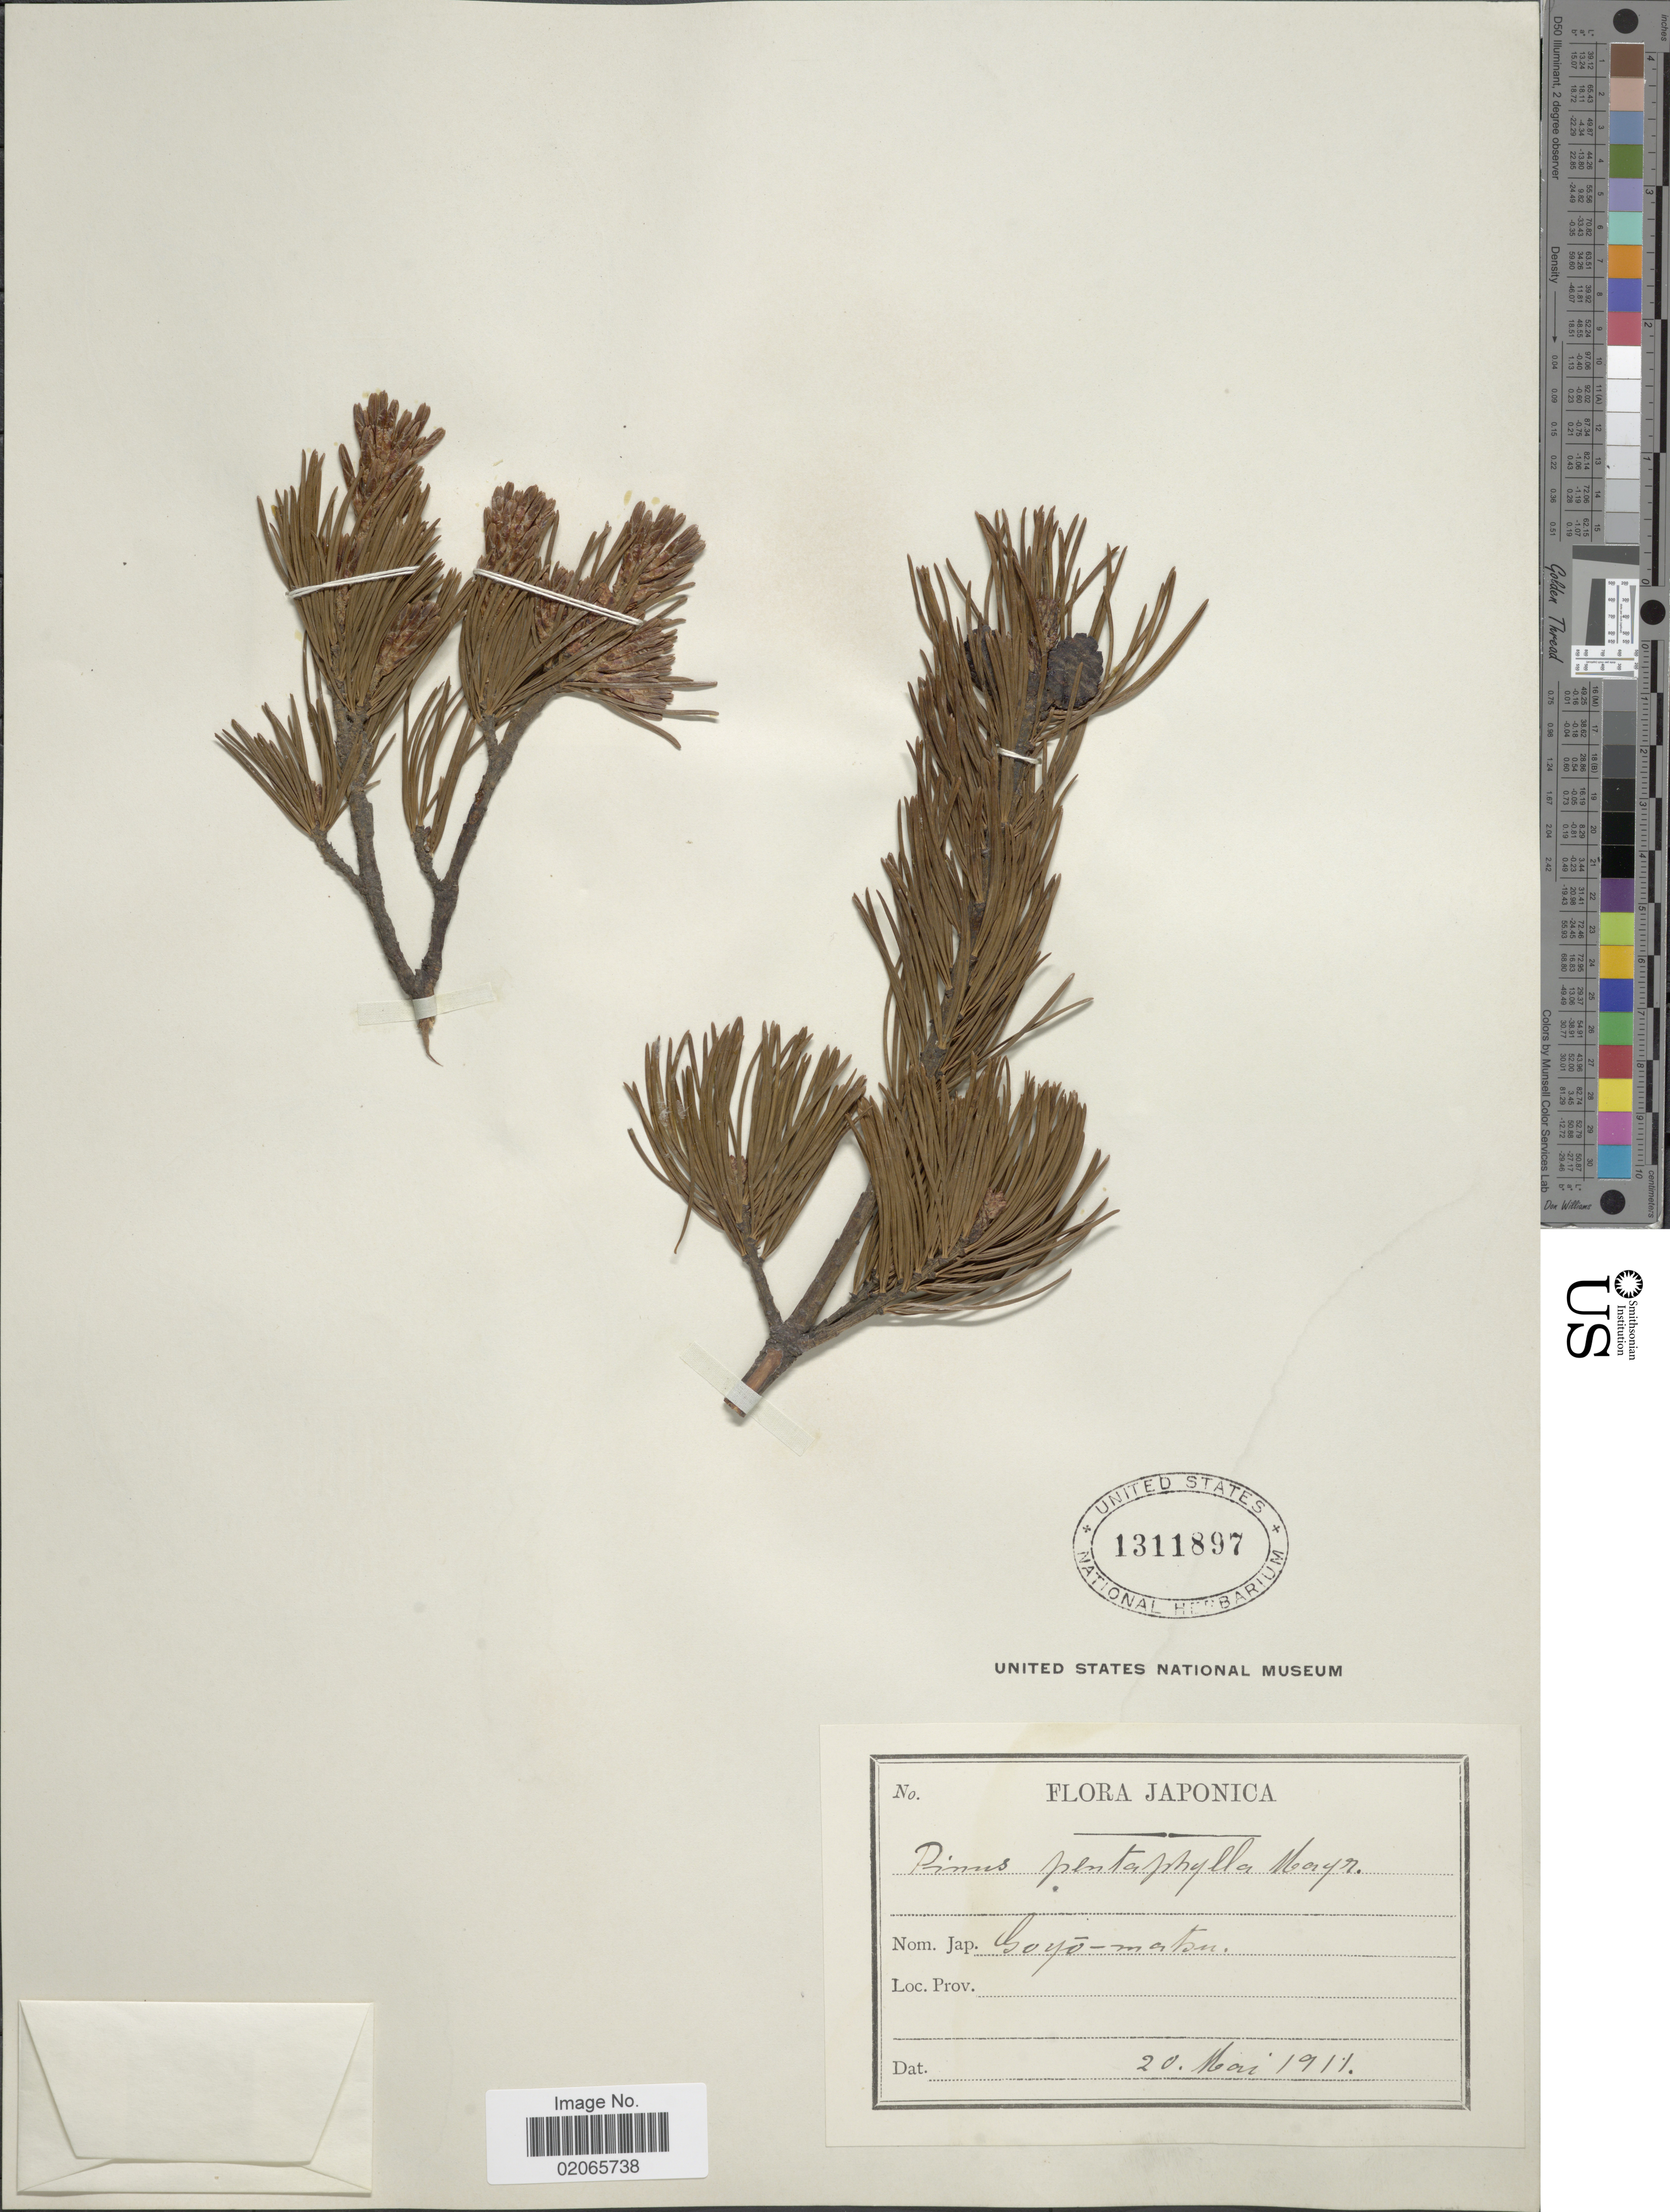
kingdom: Plantae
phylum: Tracheophyta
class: Pinopsida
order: Pinales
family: Pinaceae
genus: Pinus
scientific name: Pinus pentaphylla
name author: Mayr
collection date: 1911-05-20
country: Japan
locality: Goyo-matsu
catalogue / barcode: US 1311897